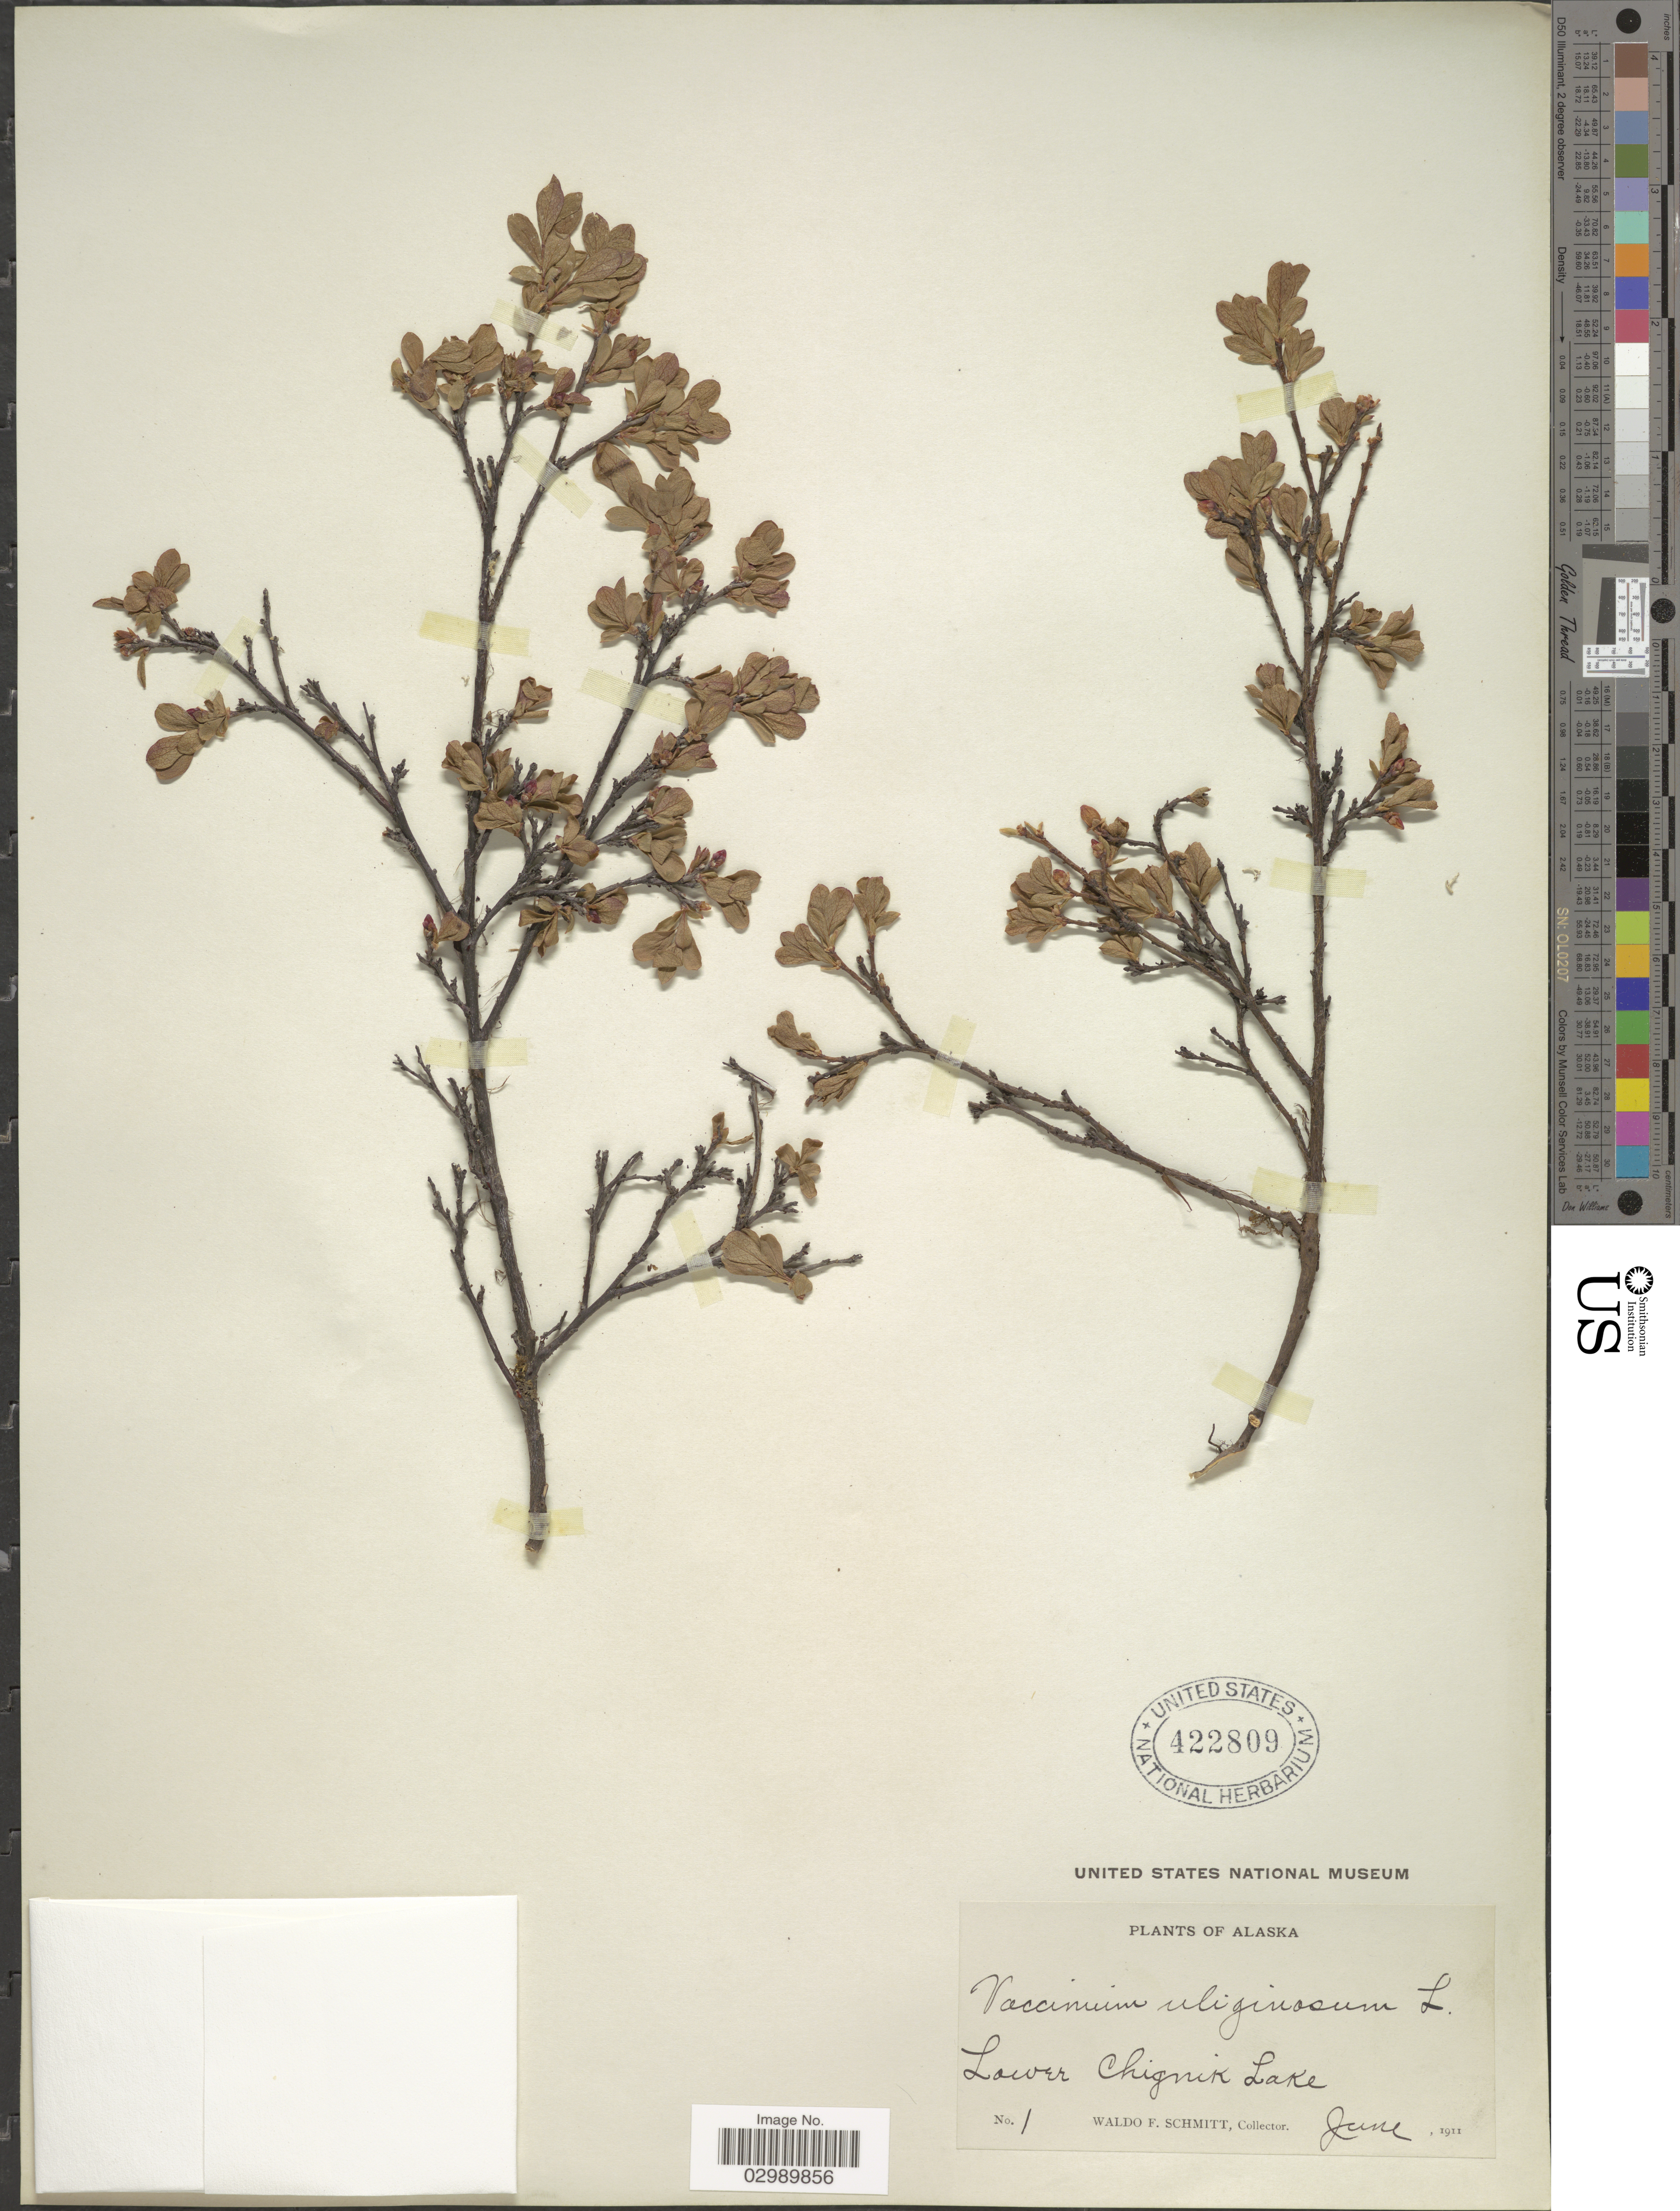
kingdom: Plantae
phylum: Tracheophyta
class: Magnoliopsida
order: Ericales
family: Ericaceae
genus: Vaccinium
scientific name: Vaccinium uliginosum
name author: L.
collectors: W. F. Schmitt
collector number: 1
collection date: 1911-06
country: United States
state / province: Alaska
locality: Lower Chignik Lake.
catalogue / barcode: US 422809